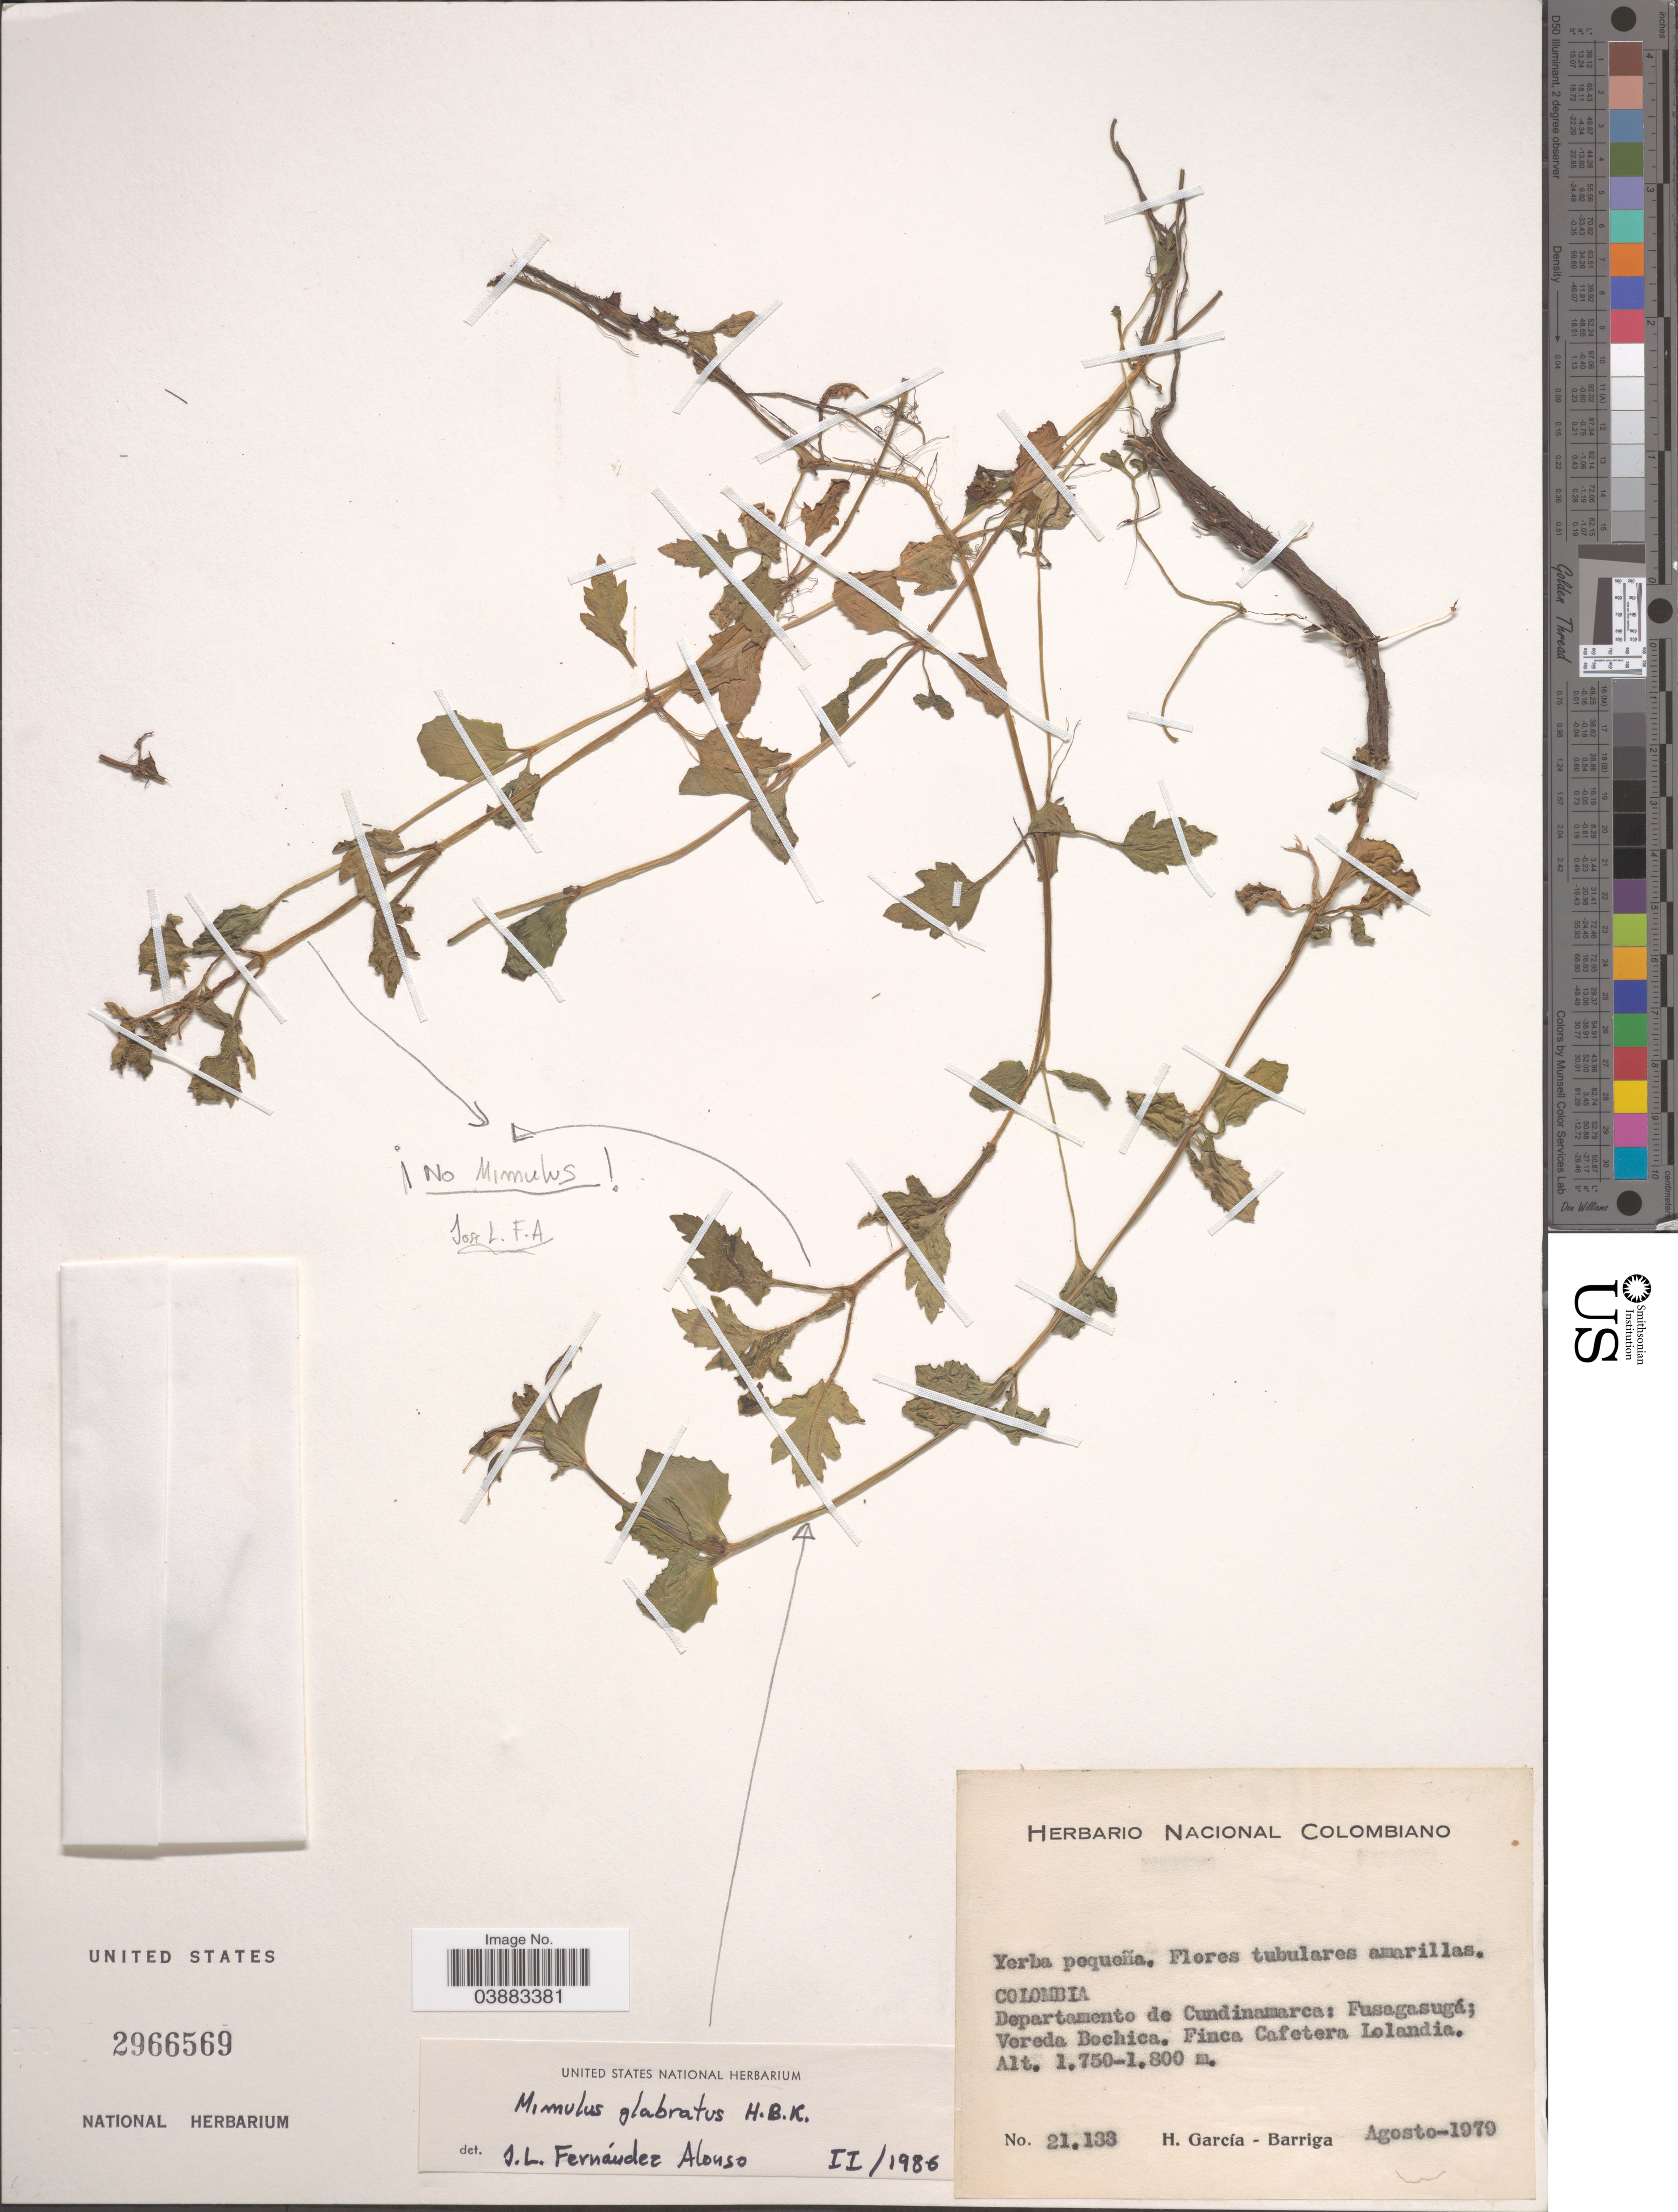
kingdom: Plantae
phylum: Tracheophyta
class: Magnoliopsida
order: Lamiales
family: Phrymaceae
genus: Mimulus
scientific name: Mimulus glabratus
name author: Kunth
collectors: H. García Barriga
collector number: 21138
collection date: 1979-08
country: Colombia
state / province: Cundinamarca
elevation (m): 1750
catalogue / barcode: US 2966569